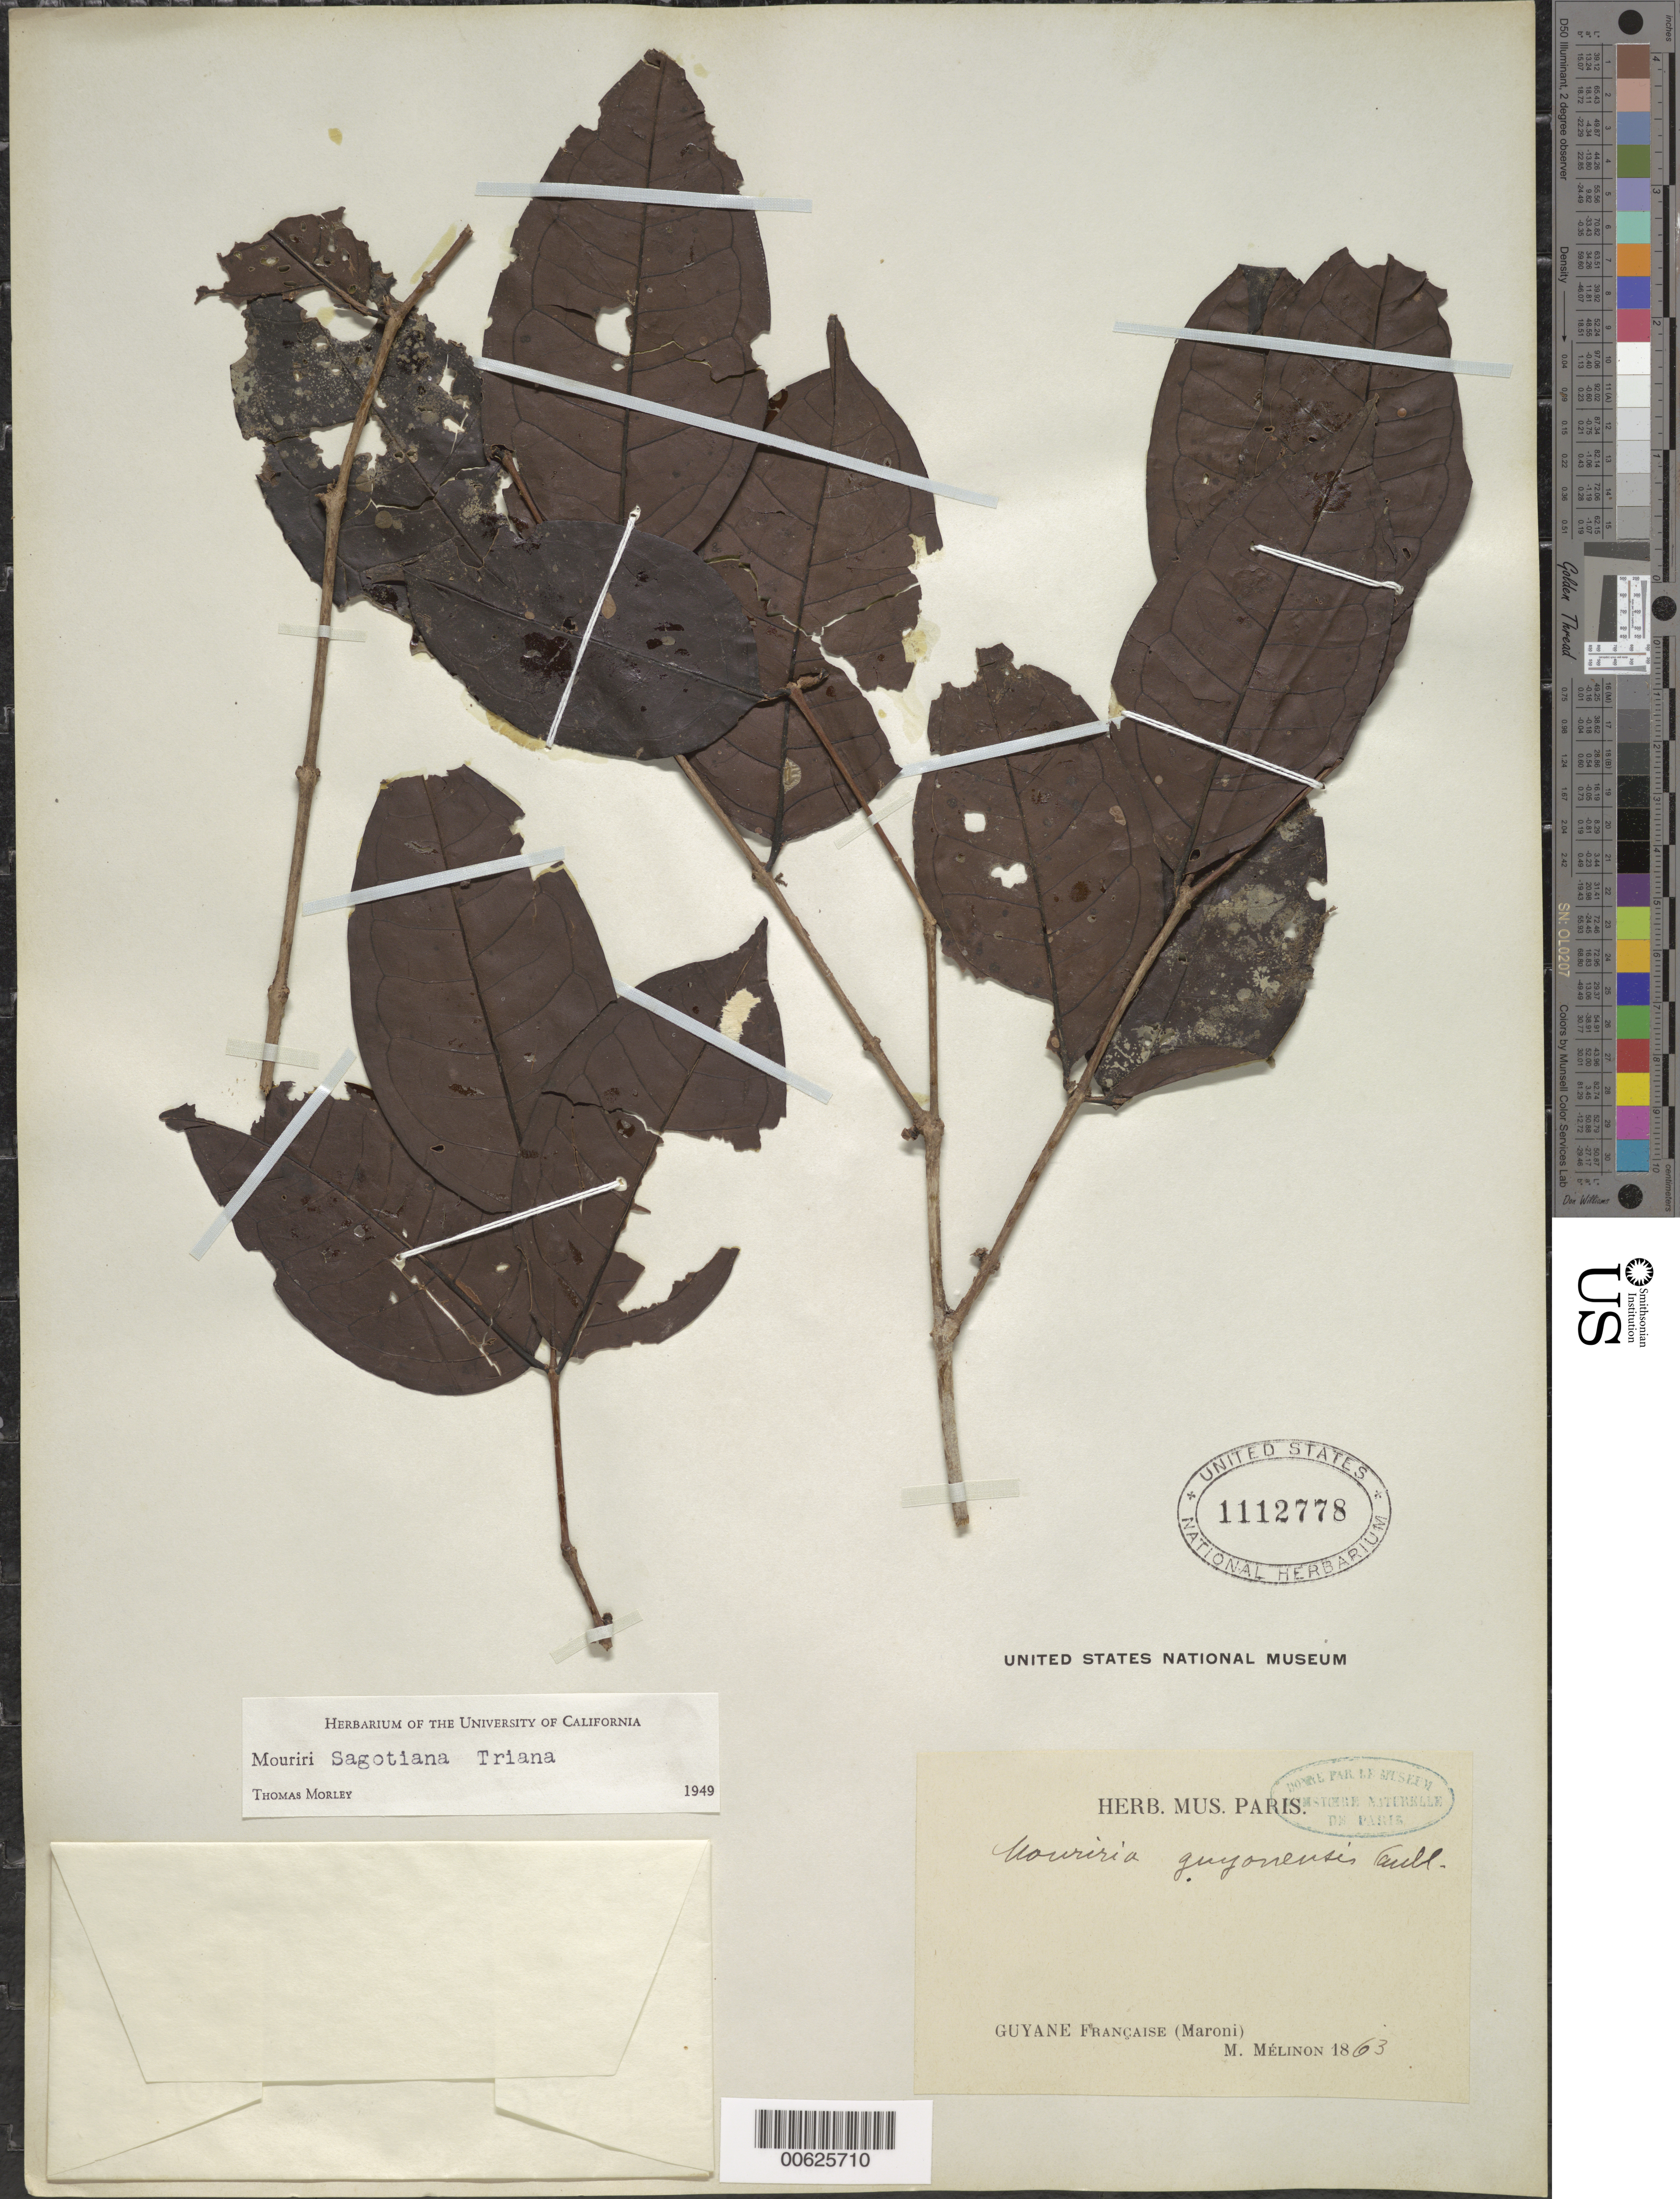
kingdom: Plantae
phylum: Tracheophyta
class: Magnoliopsida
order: Myrtales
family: Melastomataceae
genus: Mouriri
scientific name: Mouriri sagotiana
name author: Triana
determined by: Morley, T.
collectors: E. Mélinon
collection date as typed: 1863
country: French Guiana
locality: Maroni R.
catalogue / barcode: US 1112778